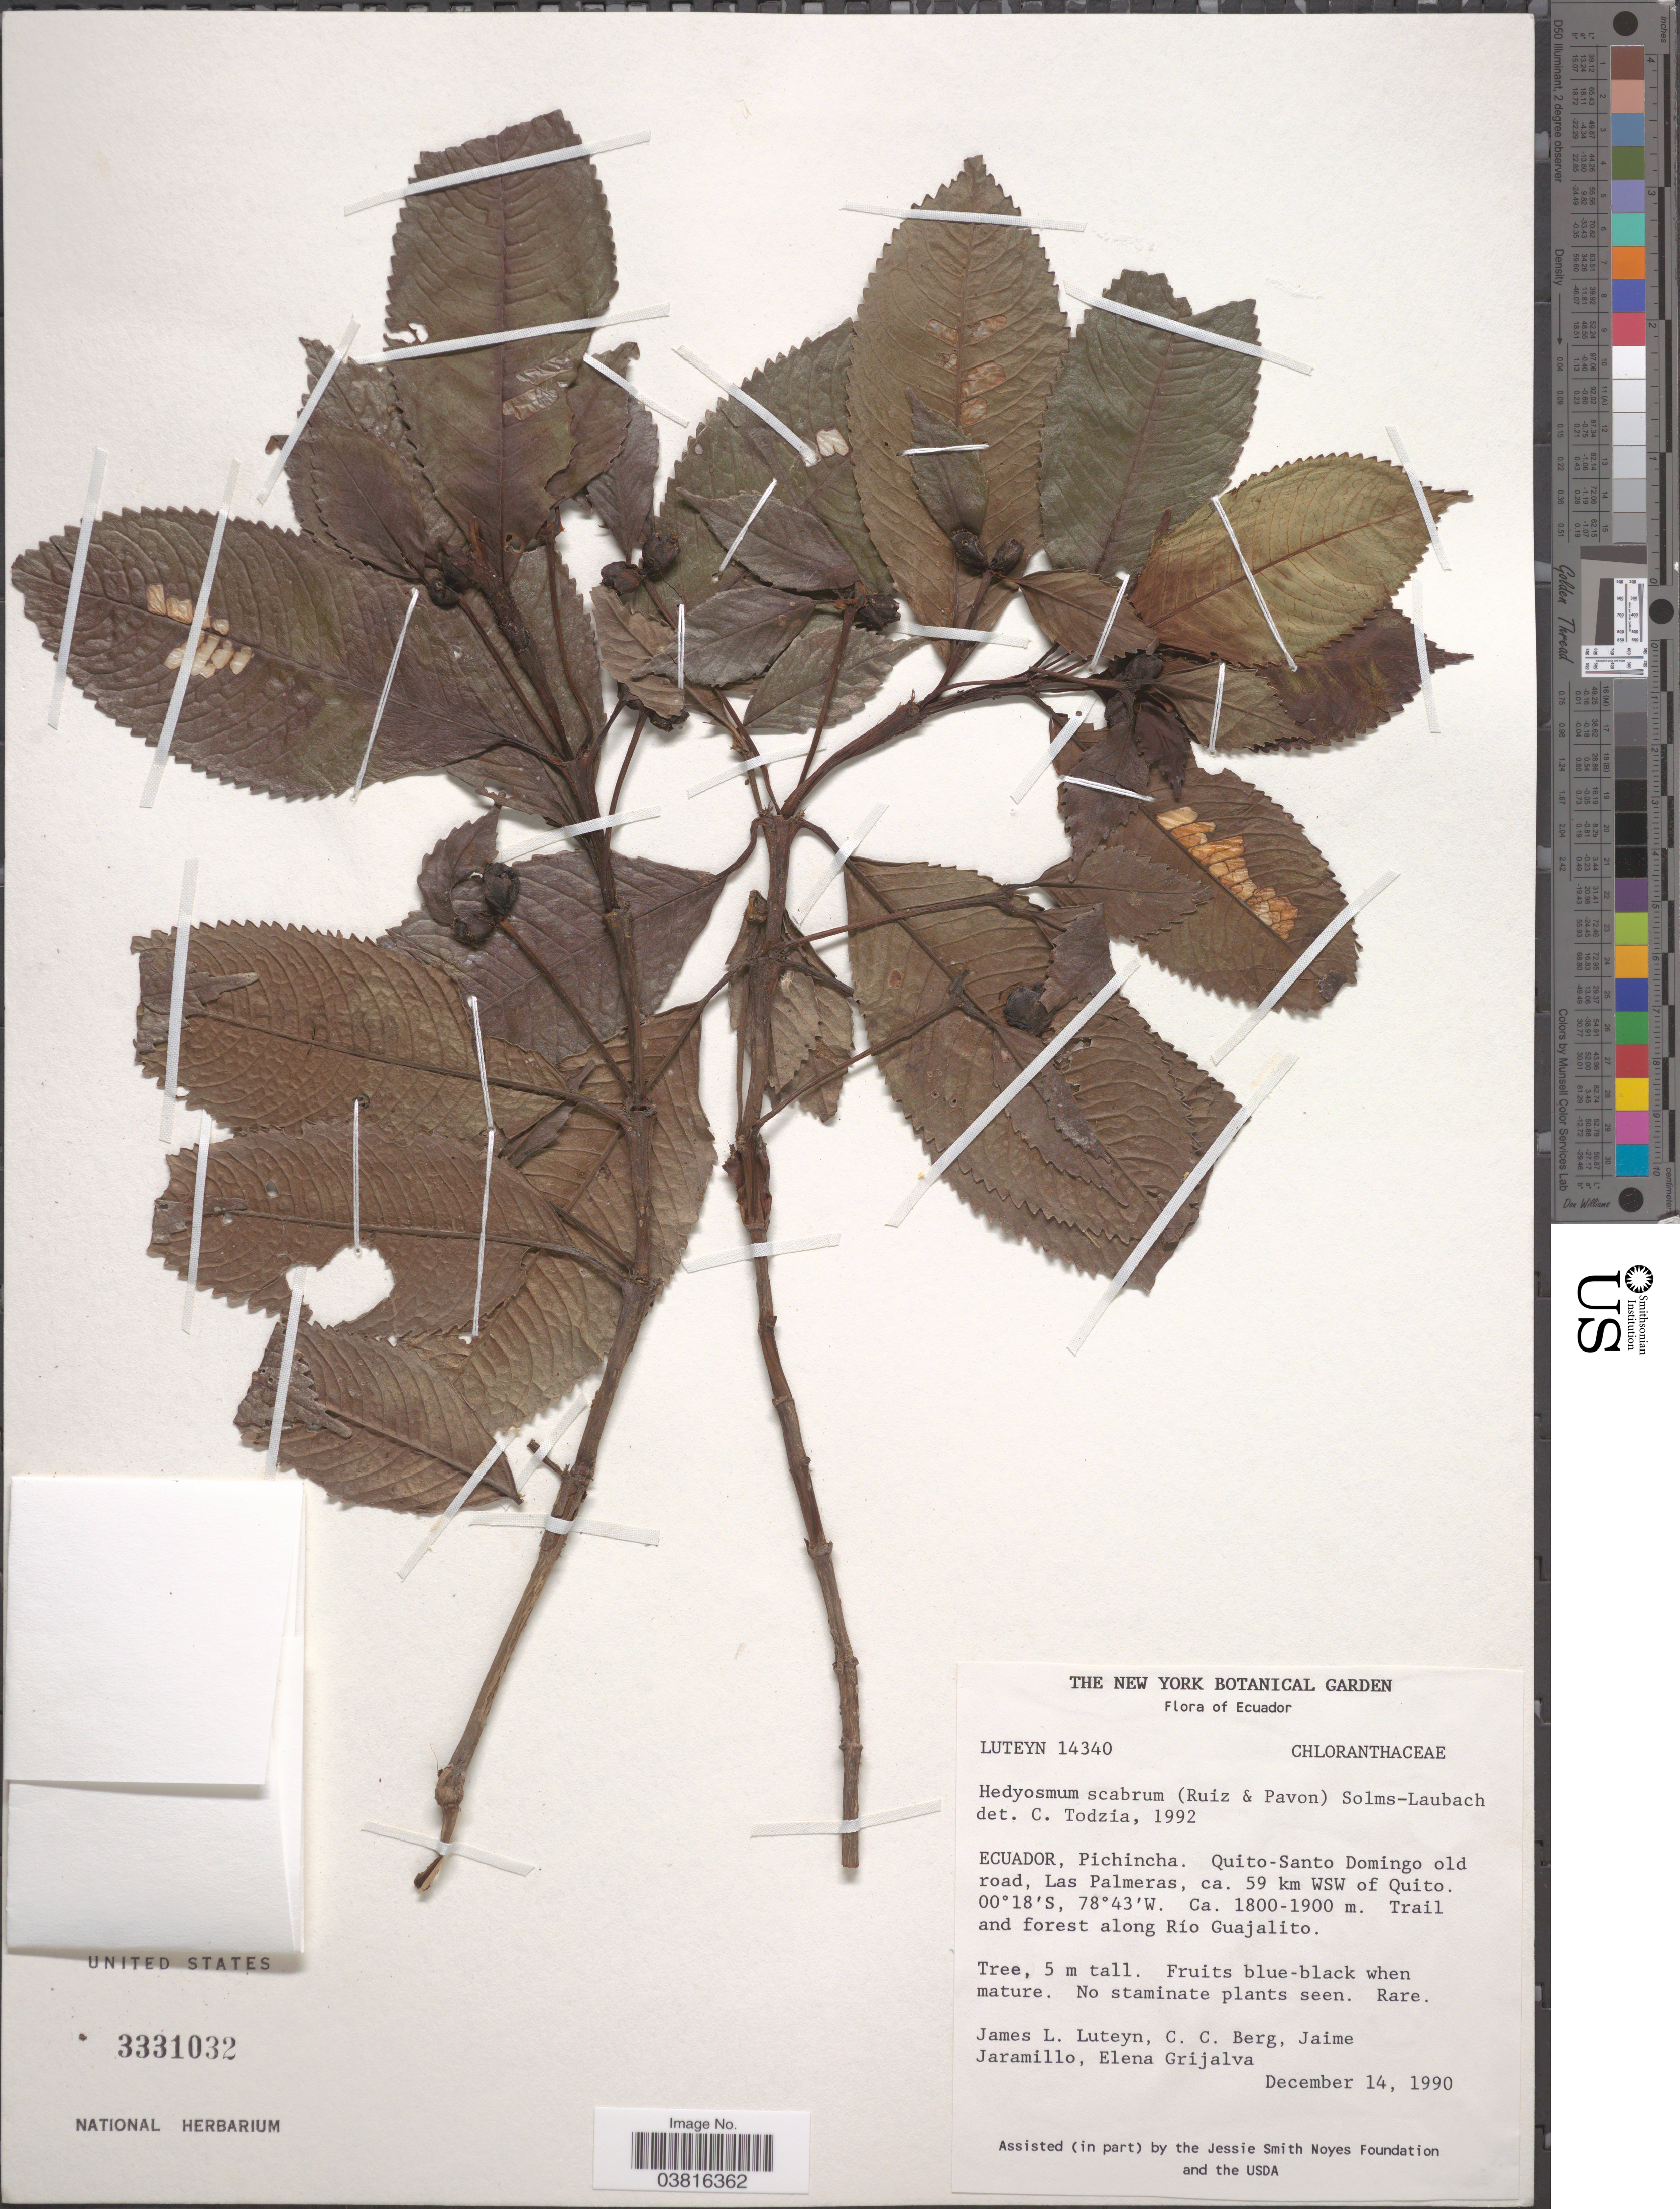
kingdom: Plantae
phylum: Tracheophyta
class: Magnoliopsida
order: Chloranthales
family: Chloranthaceae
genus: Hedyosmum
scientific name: Hedyosmum scabrum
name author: Solms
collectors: J. L. Luteyn, C. C. Berg, J. Jaramillo & E. Grijalva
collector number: LUTEYN 14340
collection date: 1990-12-14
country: Ecuador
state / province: Pichincha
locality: Quito-Santo Domingo old road, Las Palmeras, ca. 59 km WSW of Quito. Trail and forest along Río Guajalito.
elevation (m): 1800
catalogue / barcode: US 3331032